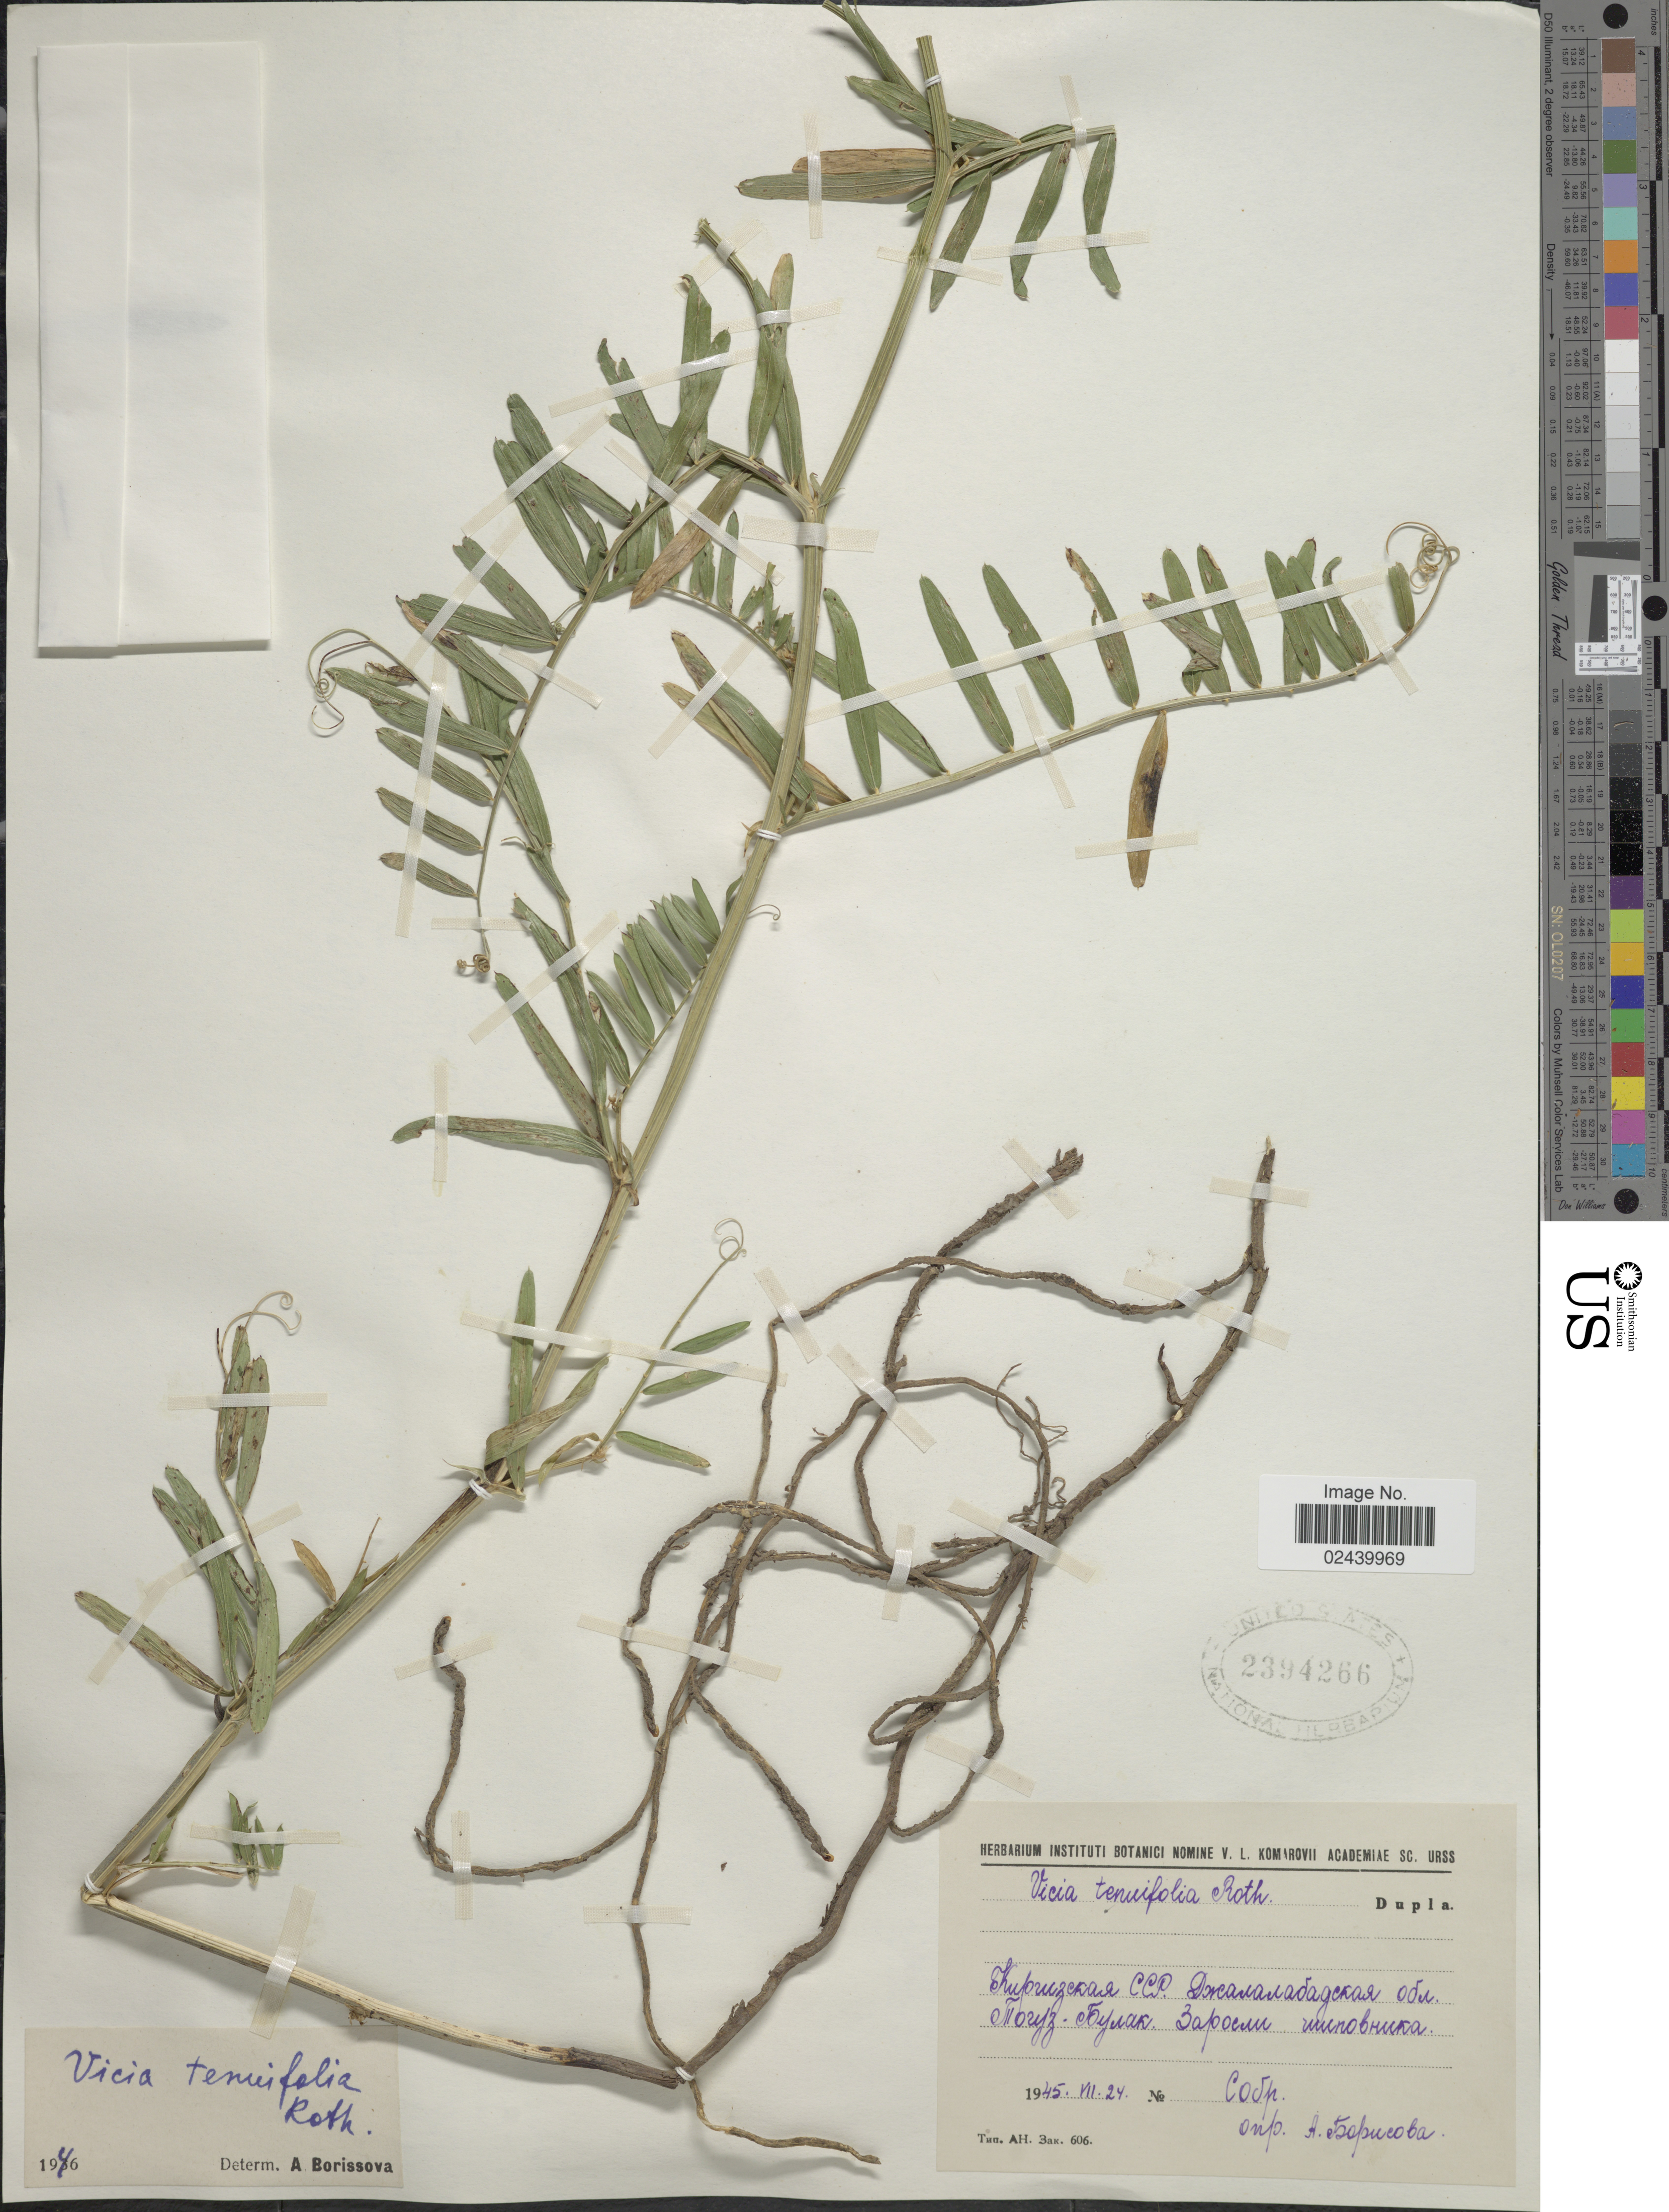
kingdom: Plantae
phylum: Tracheophyta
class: Magnoliopsida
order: Fabales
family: Fabaceae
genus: Vicia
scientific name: Vicia tenuifolia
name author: Ten.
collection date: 1945-07-24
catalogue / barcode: US 2394266